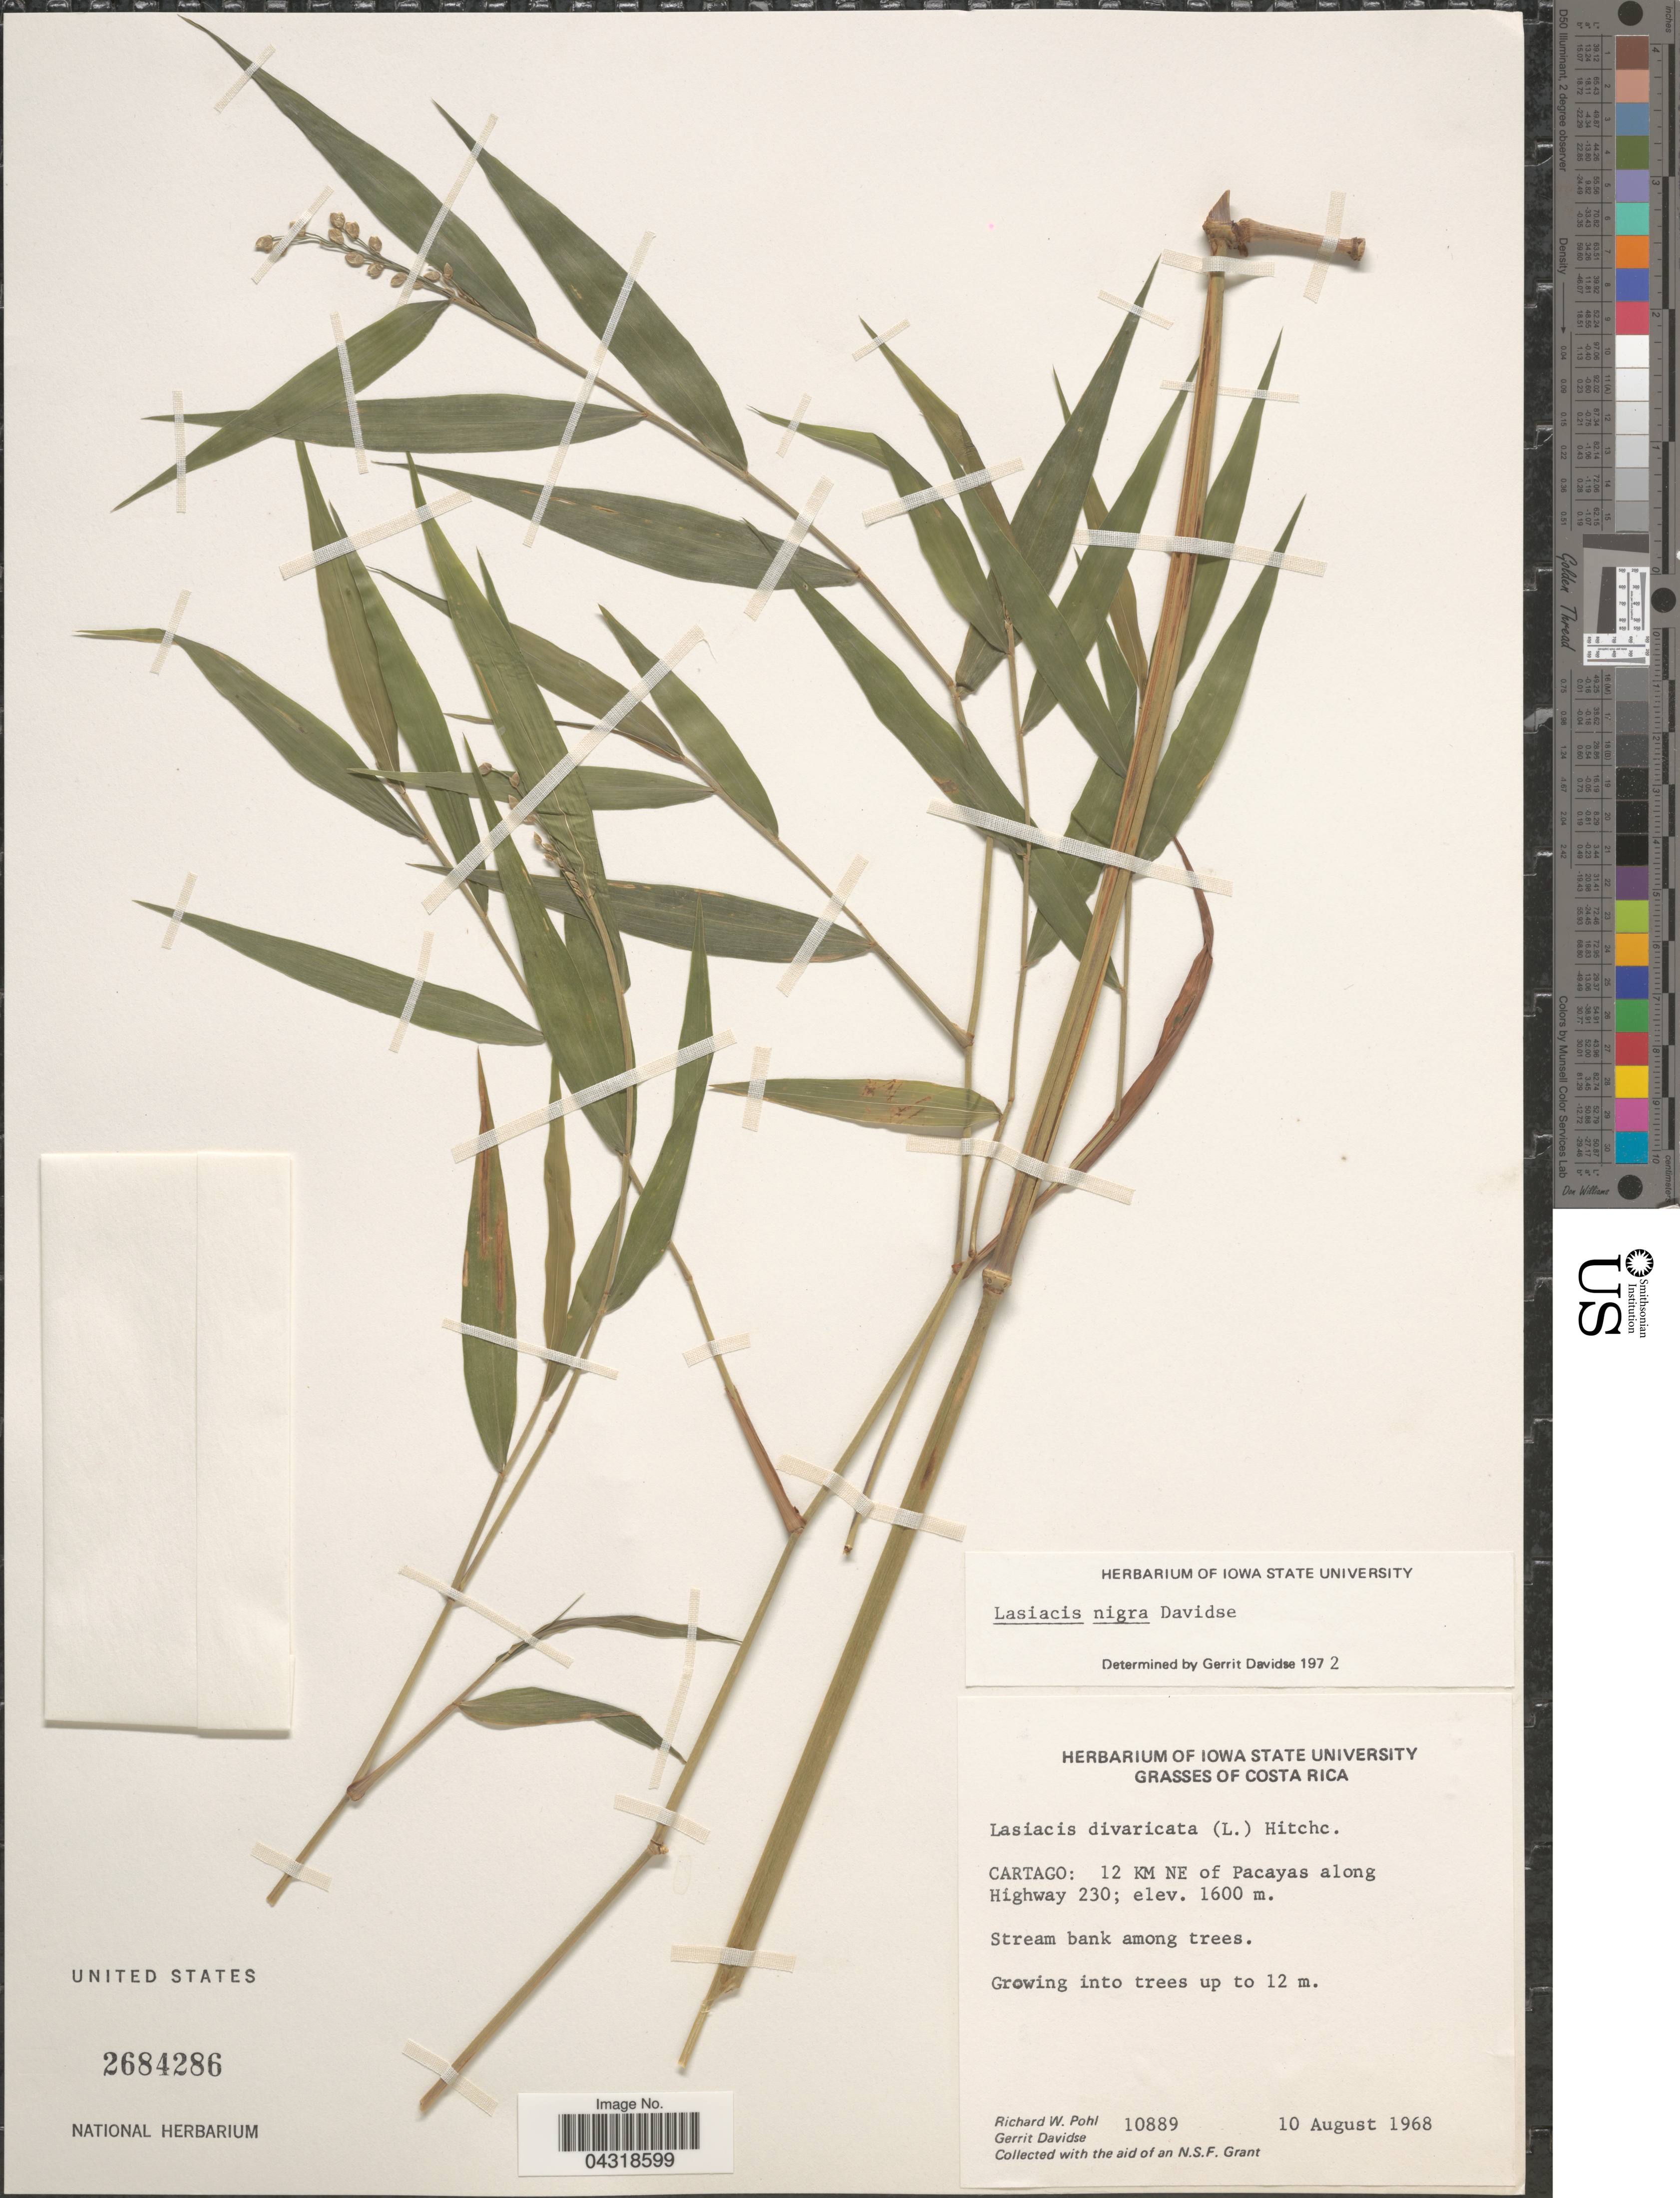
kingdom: Plantae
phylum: Tracheophyta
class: Liliopsida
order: Poales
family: Poaceae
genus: Lasiacis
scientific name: Lasiacis nigra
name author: Davidse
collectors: R. W. Pohl & G. Davidse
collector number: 10889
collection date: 1968-08-10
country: Costa Rica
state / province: Cartago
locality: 12 KM NE of Pacayas along Highway 230.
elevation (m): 1600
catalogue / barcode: US 2684286